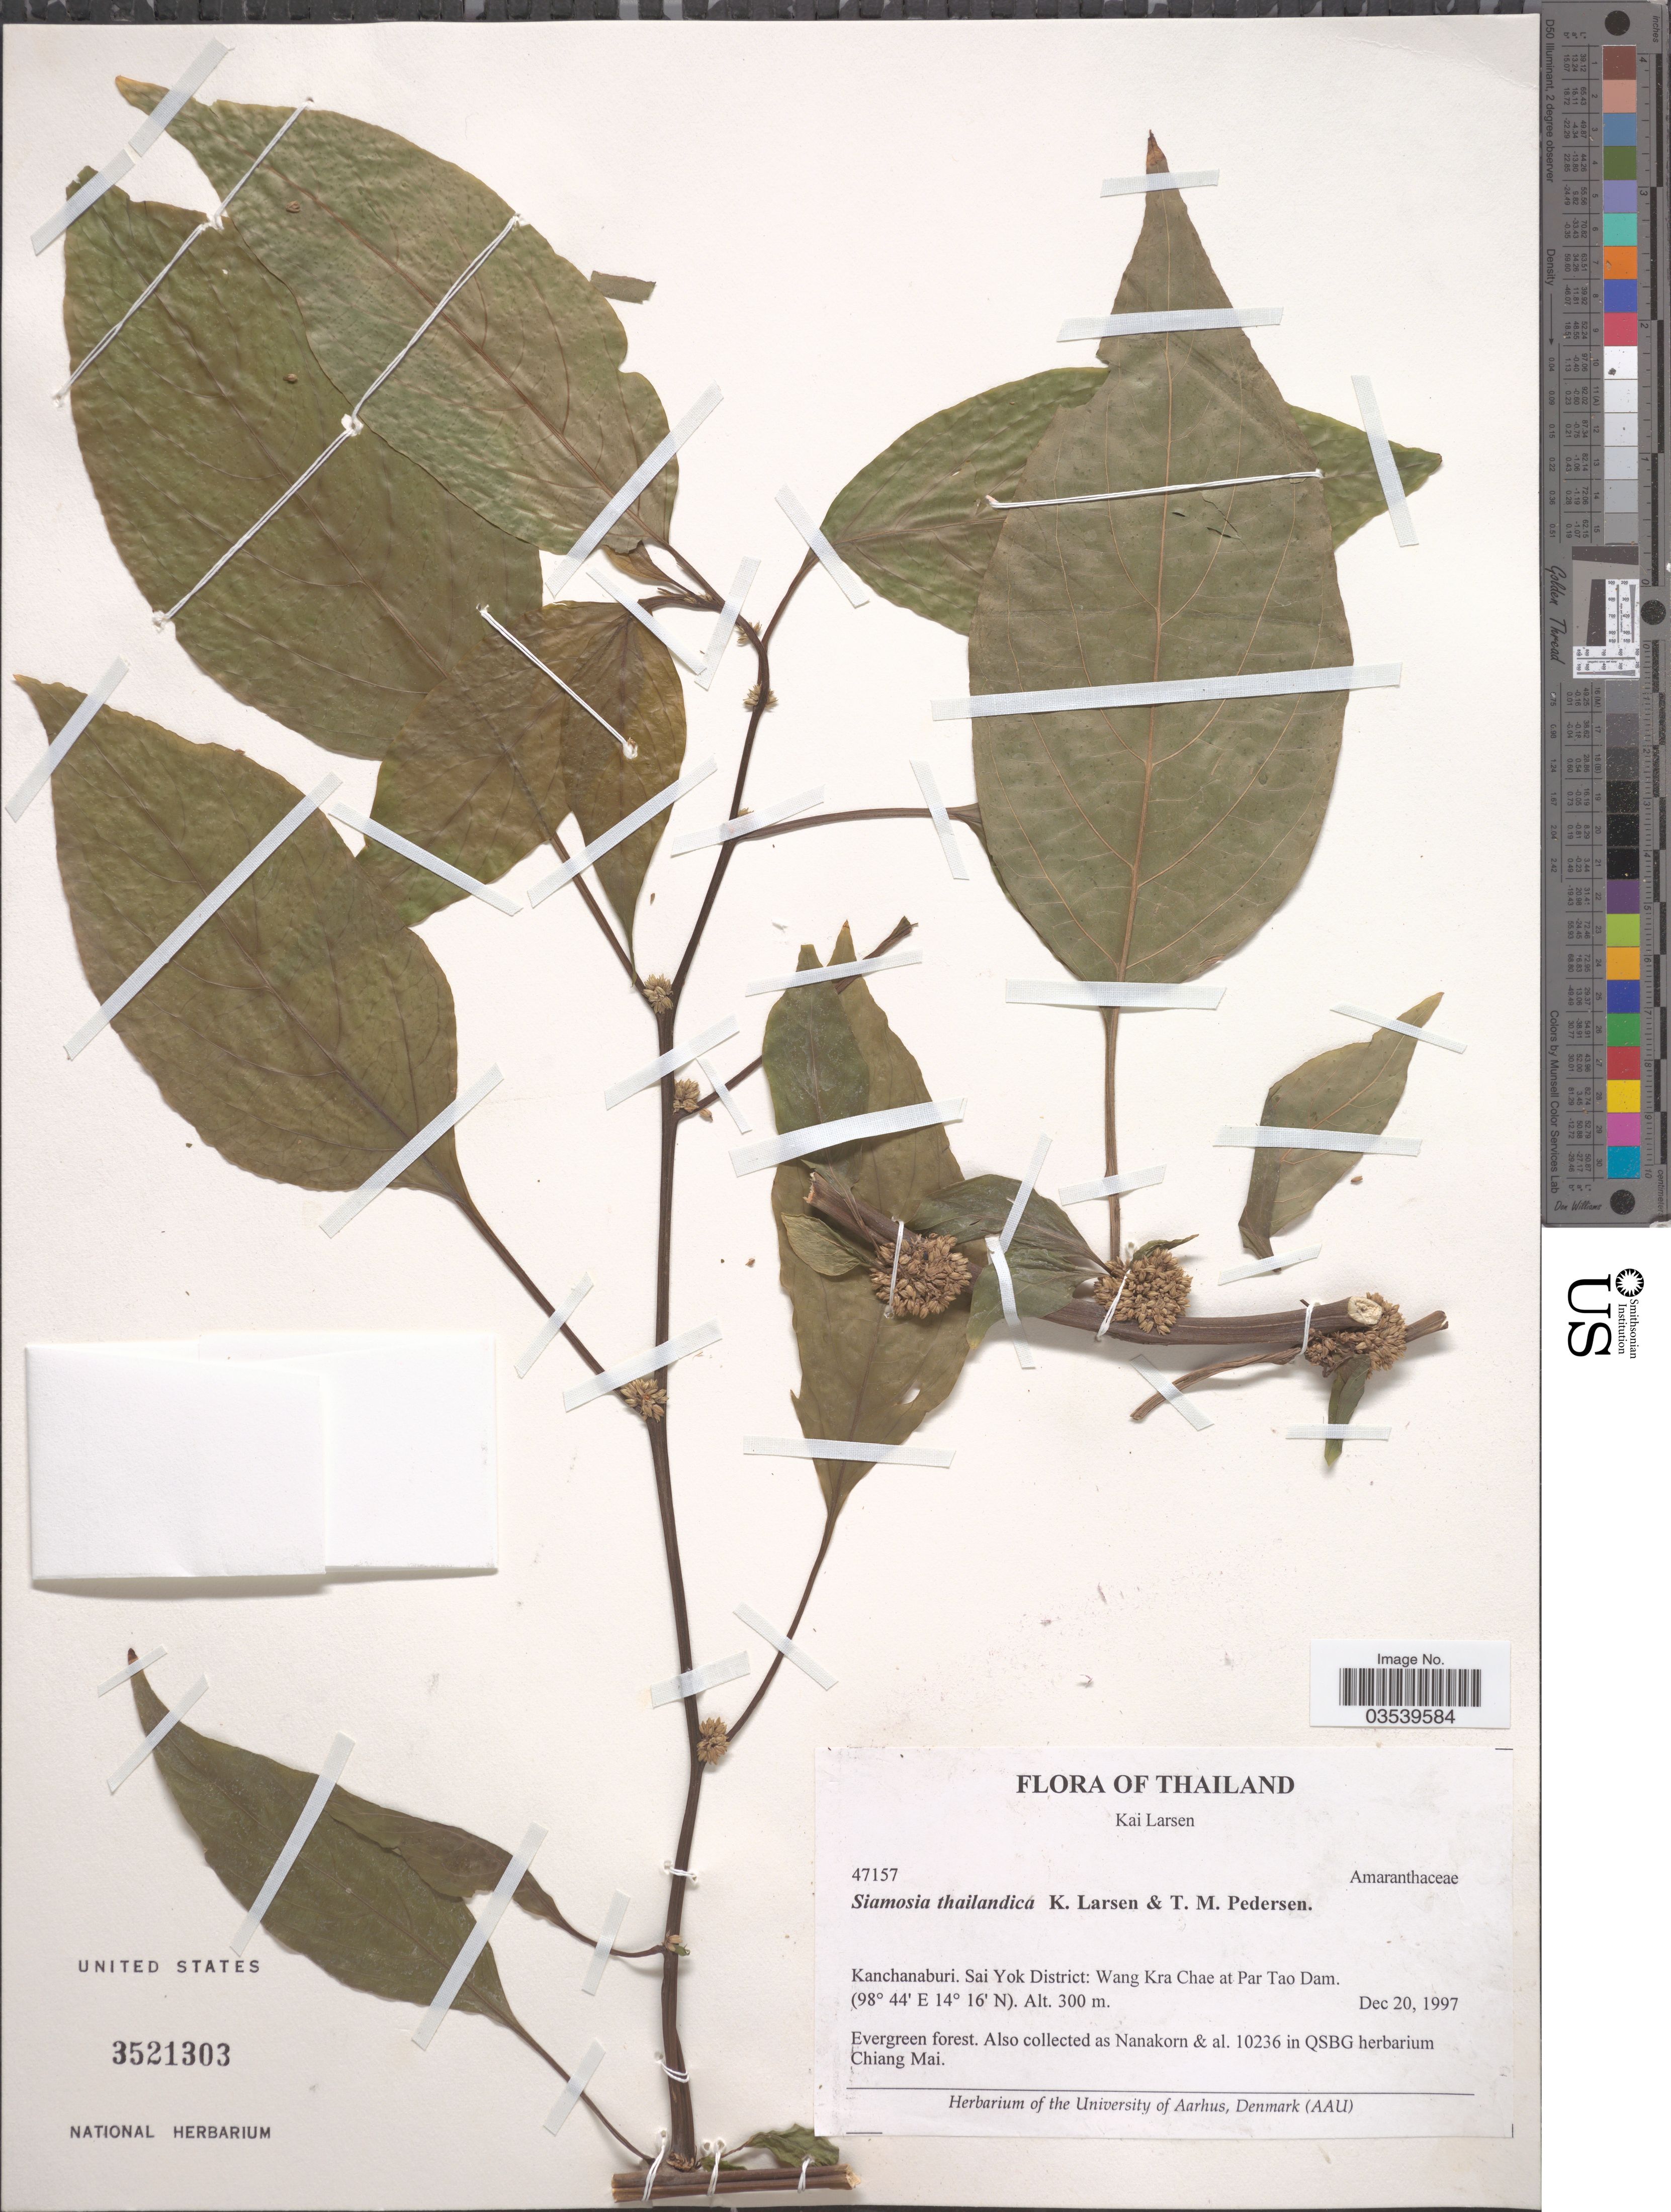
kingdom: Plantae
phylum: Tracheophyta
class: Magnoliopsida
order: Caryophyllales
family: Amaranthaceae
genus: Siamosia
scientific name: Siamosia thailandica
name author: K. Larsen & Pederson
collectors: K. Larsen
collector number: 47157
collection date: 1997-12-20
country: Thailand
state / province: Kanchanaburi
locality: Sai Yok District: Wang Kra Chae at Par Tao Dam.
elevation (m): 300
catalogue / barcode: US 3521303